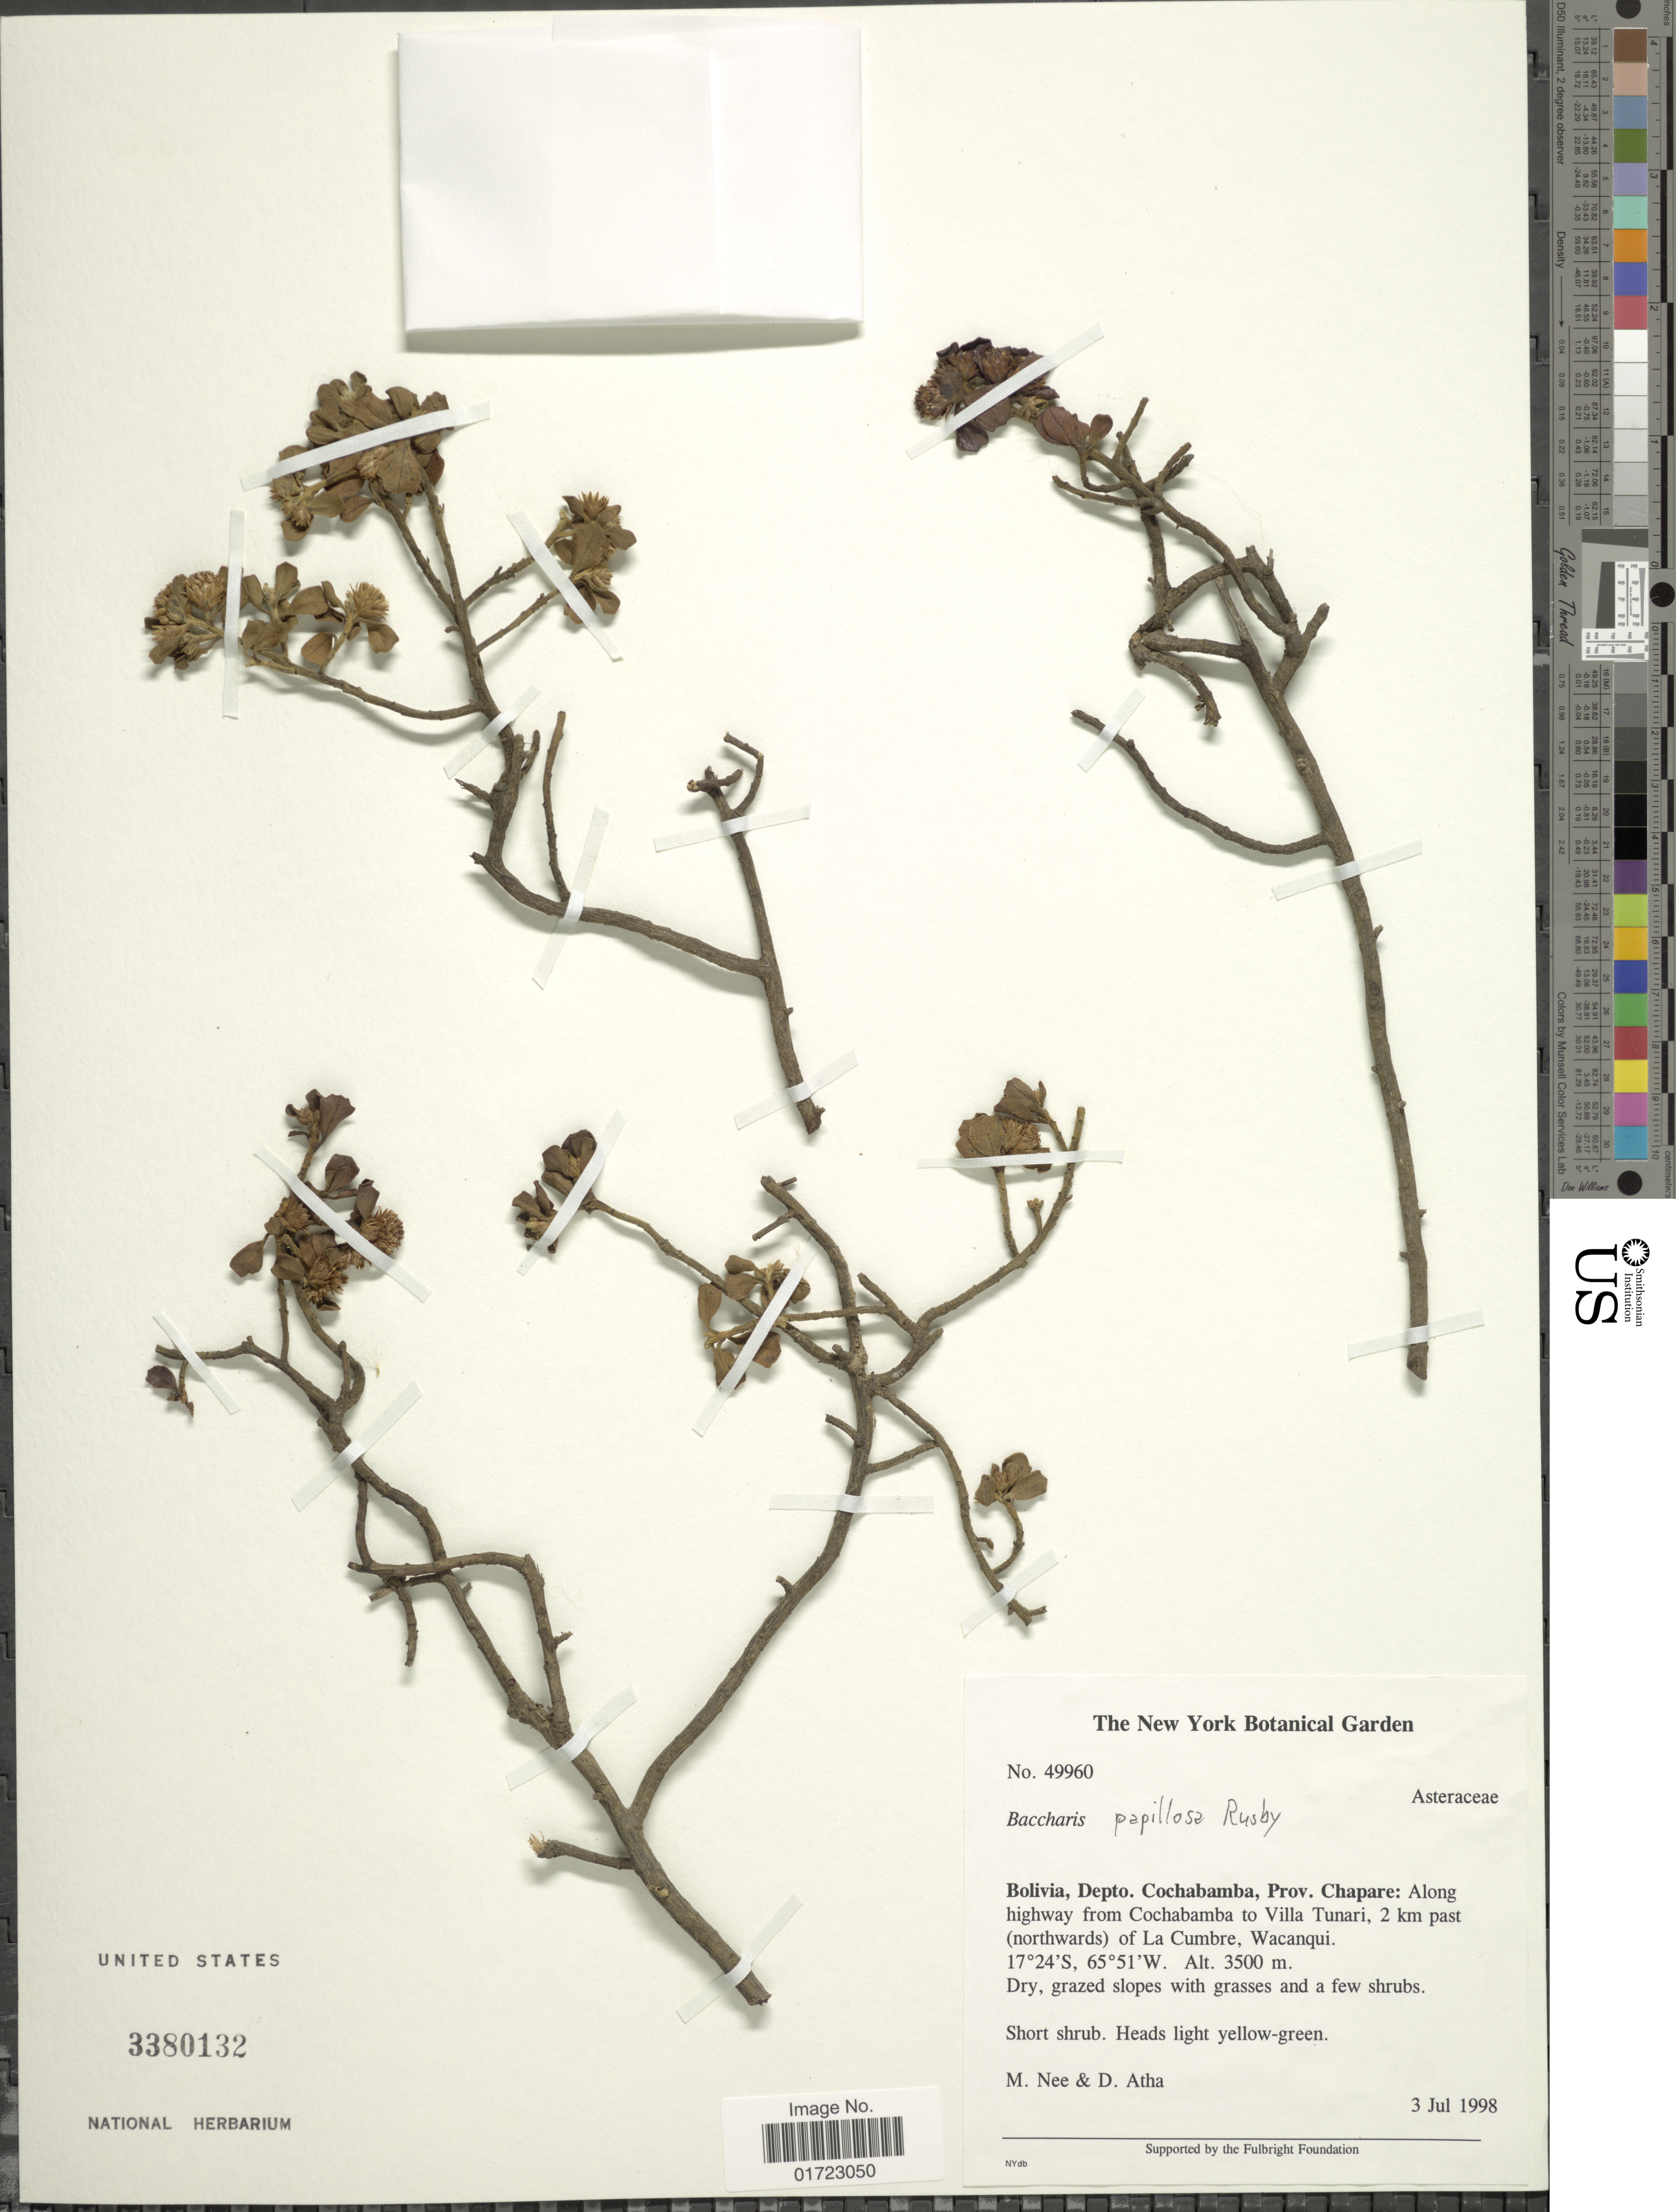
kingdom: Plantae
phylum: Tracheophyta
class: Magnoliopsida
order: Asterales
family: Asteraceae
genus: Baccharis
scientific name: Baccharis papillosa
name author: Rusby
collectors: M. Nee & D. Atha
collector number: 49960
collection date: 1998-07-03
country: Bolivia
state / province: Cochabamba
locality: Prov. Chapare: Along highway from Cochabamba to Villa Tunari, 2 km past (northwards) of La Cumbre, Wacanqui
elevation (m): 3500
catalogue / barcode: US 3380132